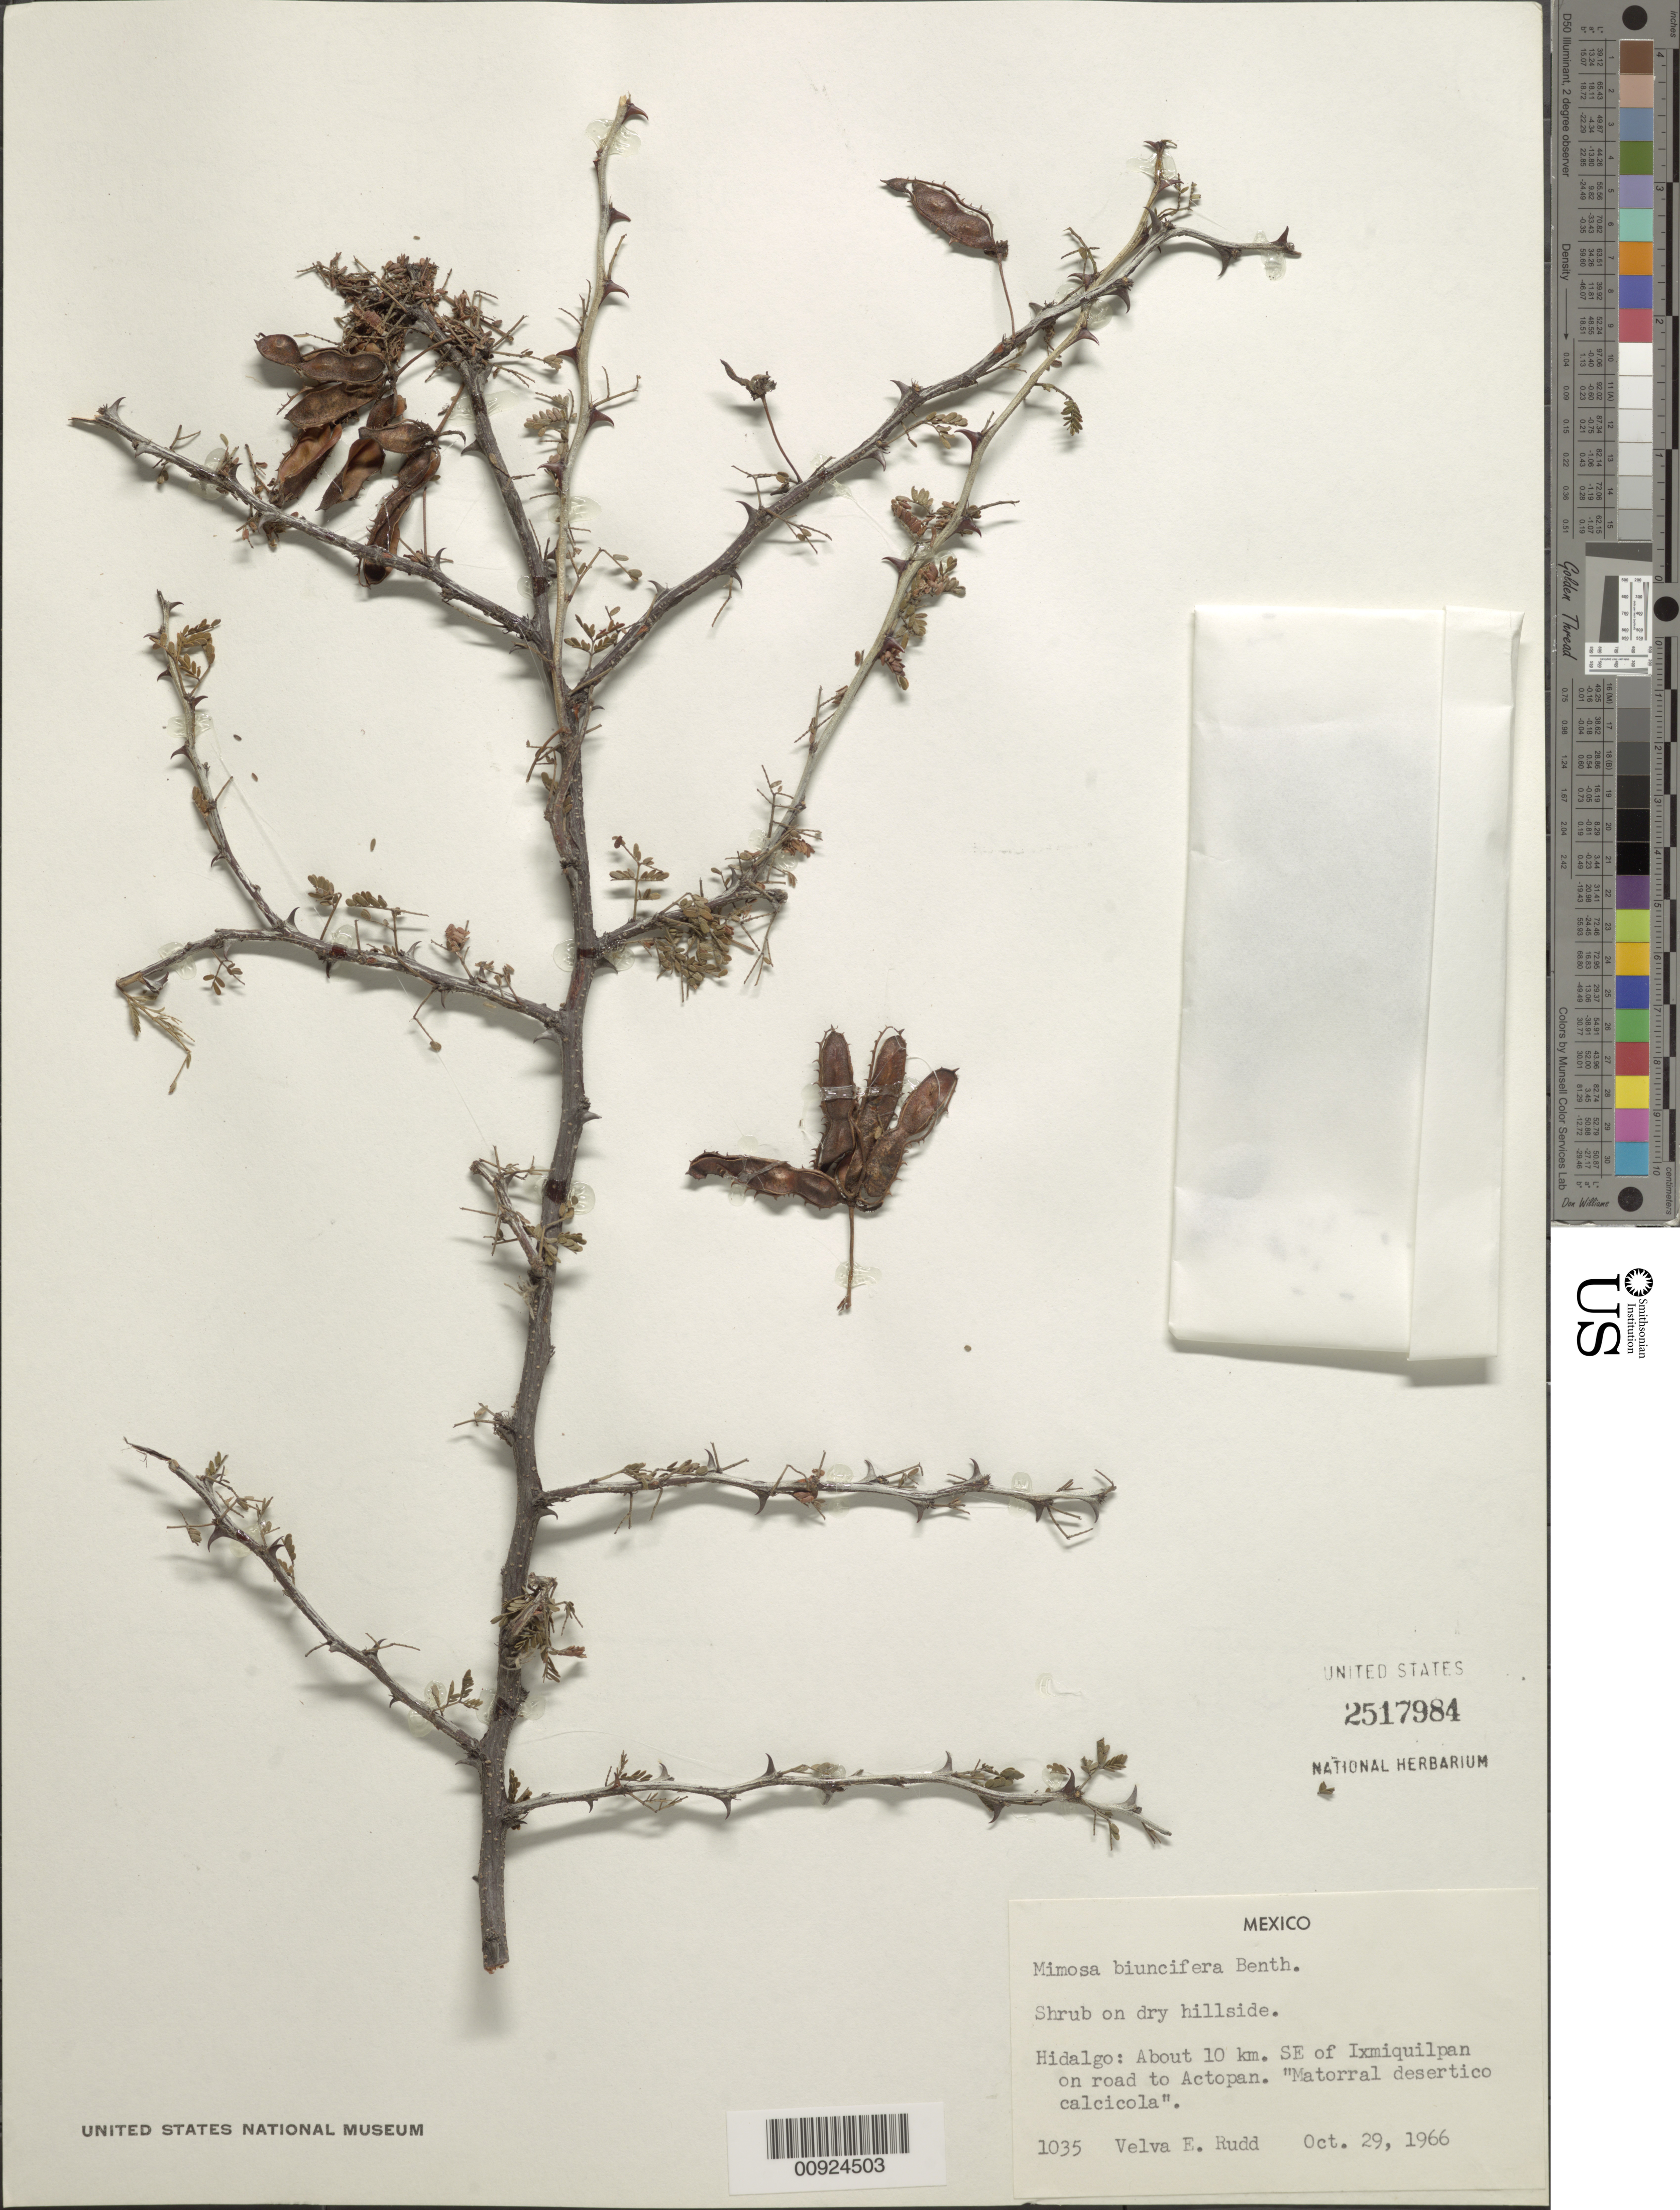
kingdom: Plantae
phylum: Tracheophyta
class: Magnoliopsida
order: Fabales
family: Fabaceae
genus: Mimosa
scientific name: Mimosa biuncifera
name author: Benth.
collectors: V. E. Rudd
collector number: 1035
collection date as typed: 29 Oct 1966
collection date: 1966-10-29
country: Mexico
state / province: Hidalgo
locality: Hidalgo: About 10 km. SE of Ixmiquilpan on road to Actopan.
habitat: Matorral desertico calcicola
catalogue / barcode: US 2517984